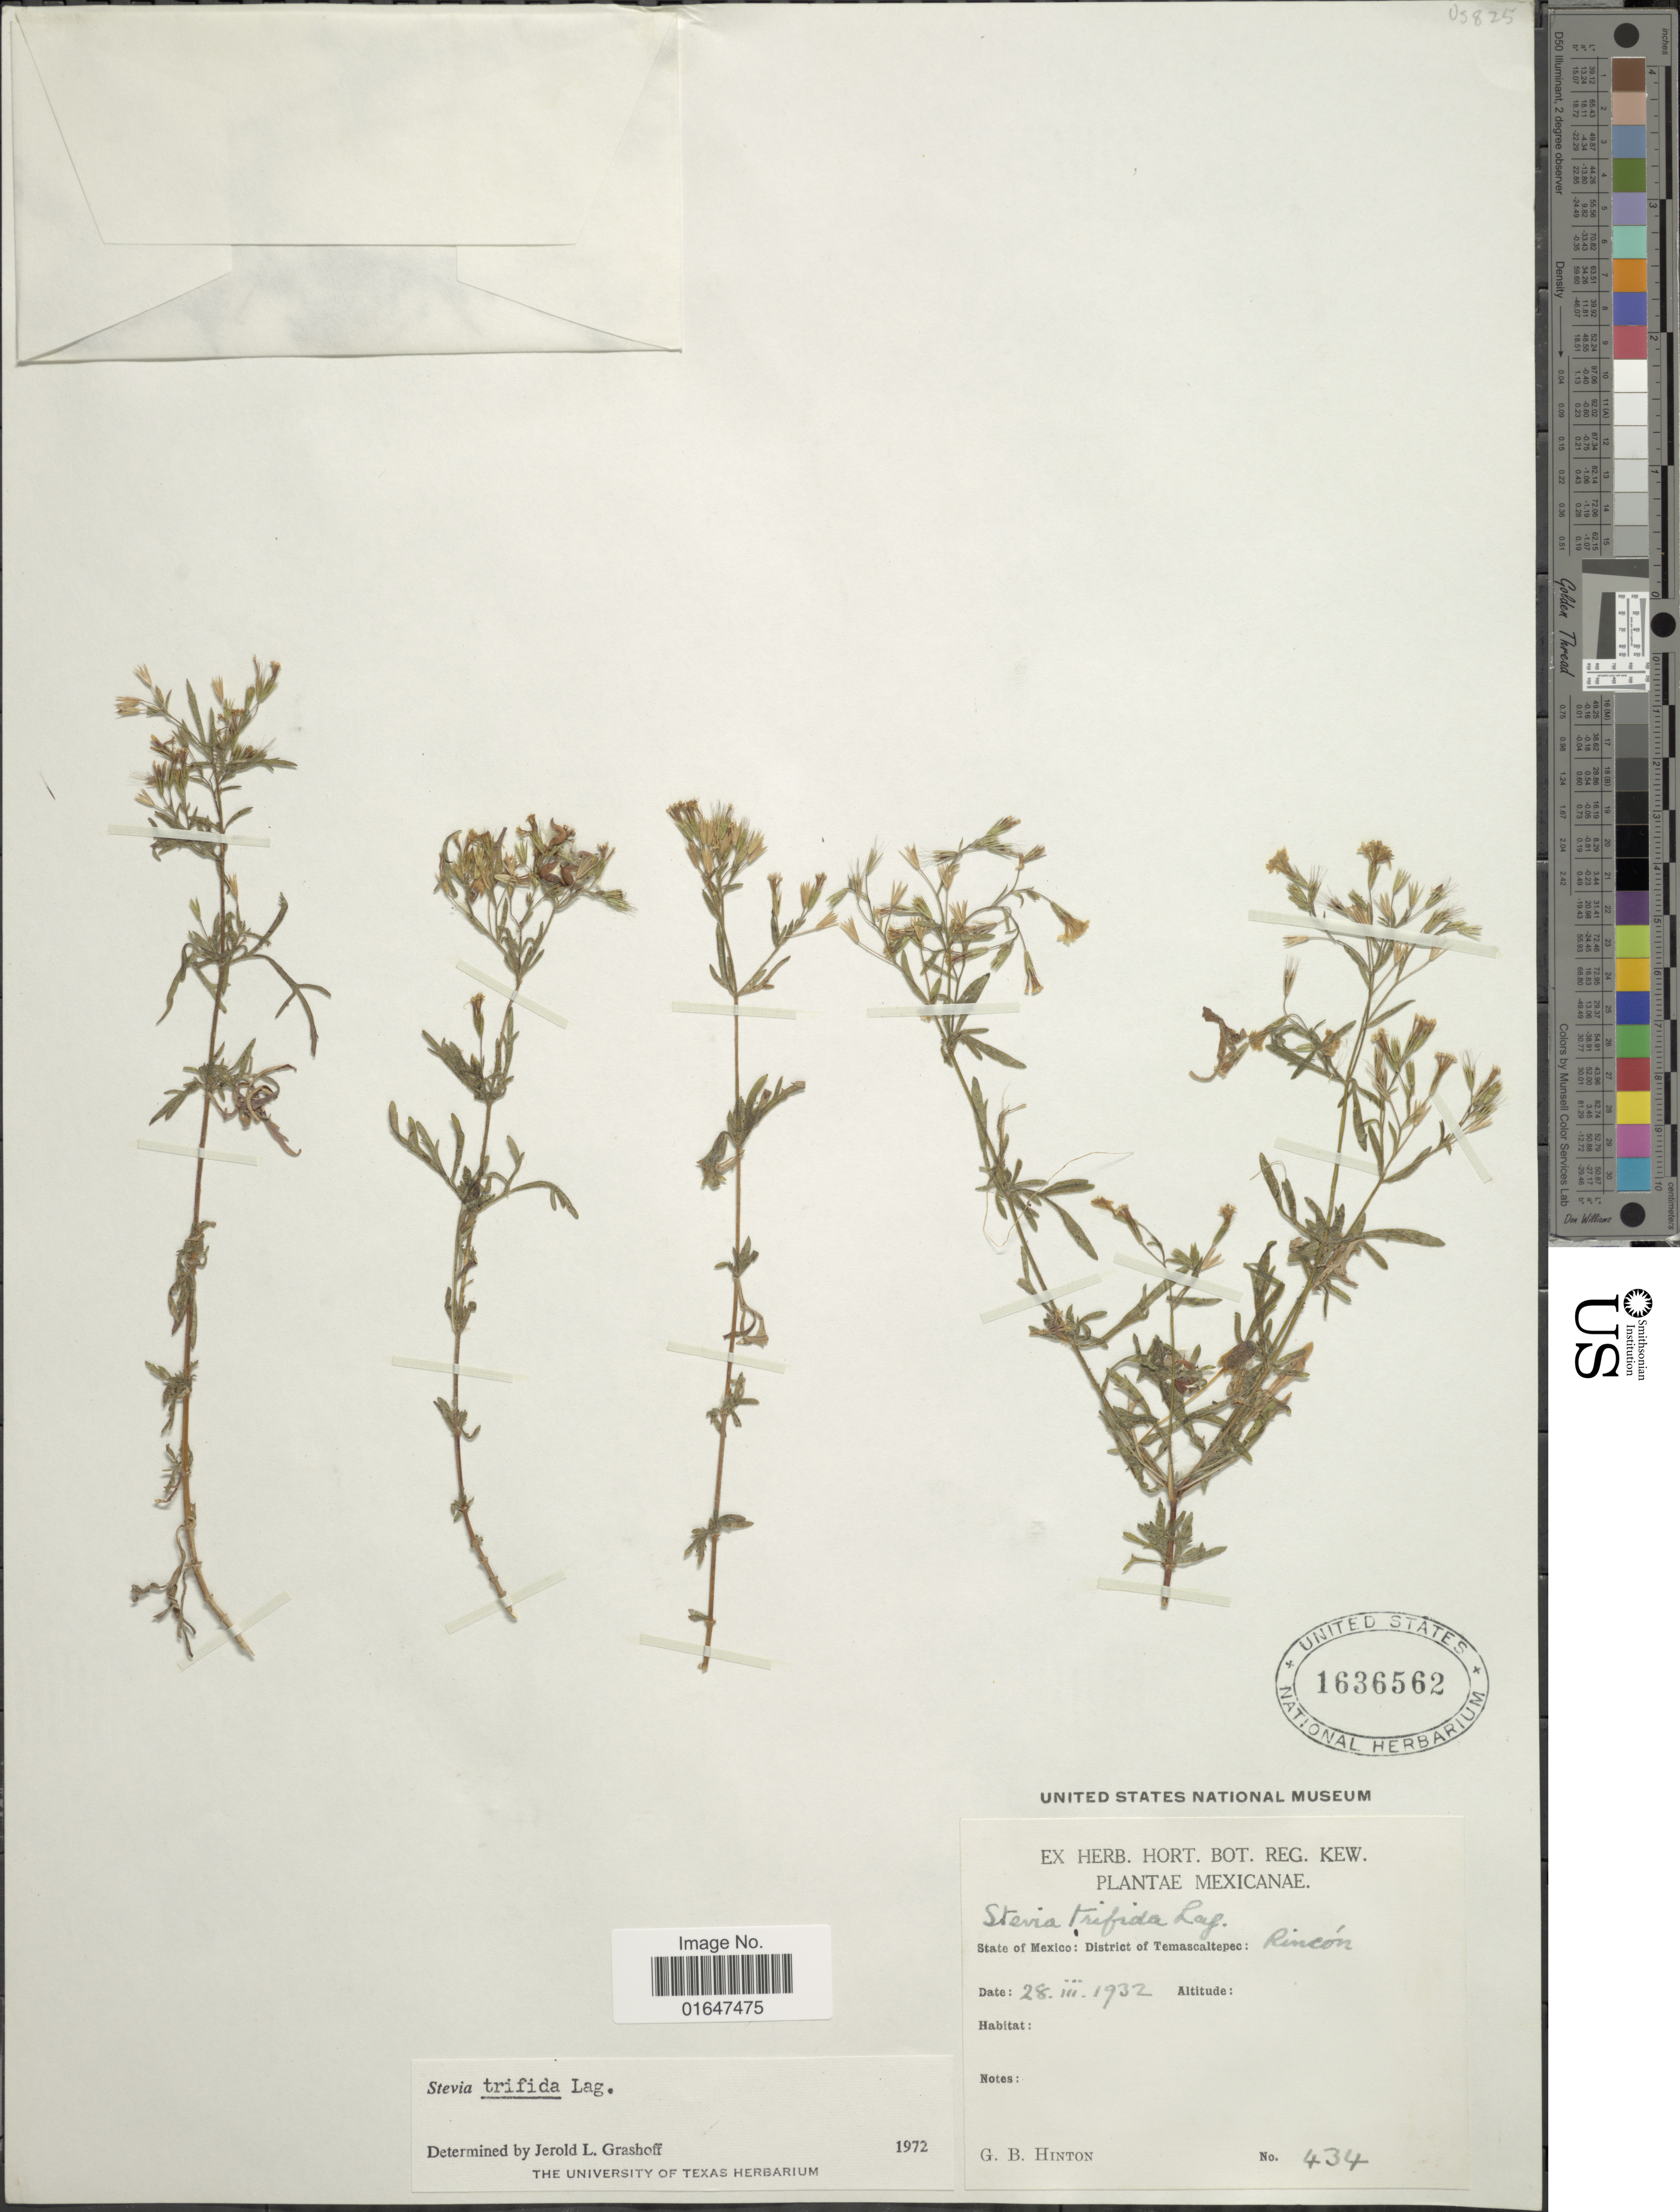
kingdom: Plantae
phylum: Tracheophyta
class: Magnoliopsida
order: Asterales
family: Asteraceae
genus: Stevia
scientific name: Stevia trifida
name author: Lag.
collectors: G. B. Hinton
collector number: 434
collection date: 1932-03-28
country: Mexico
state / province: México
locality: Mexicanae, District of Temascaltepec, Rincon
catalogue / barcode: US 1636562